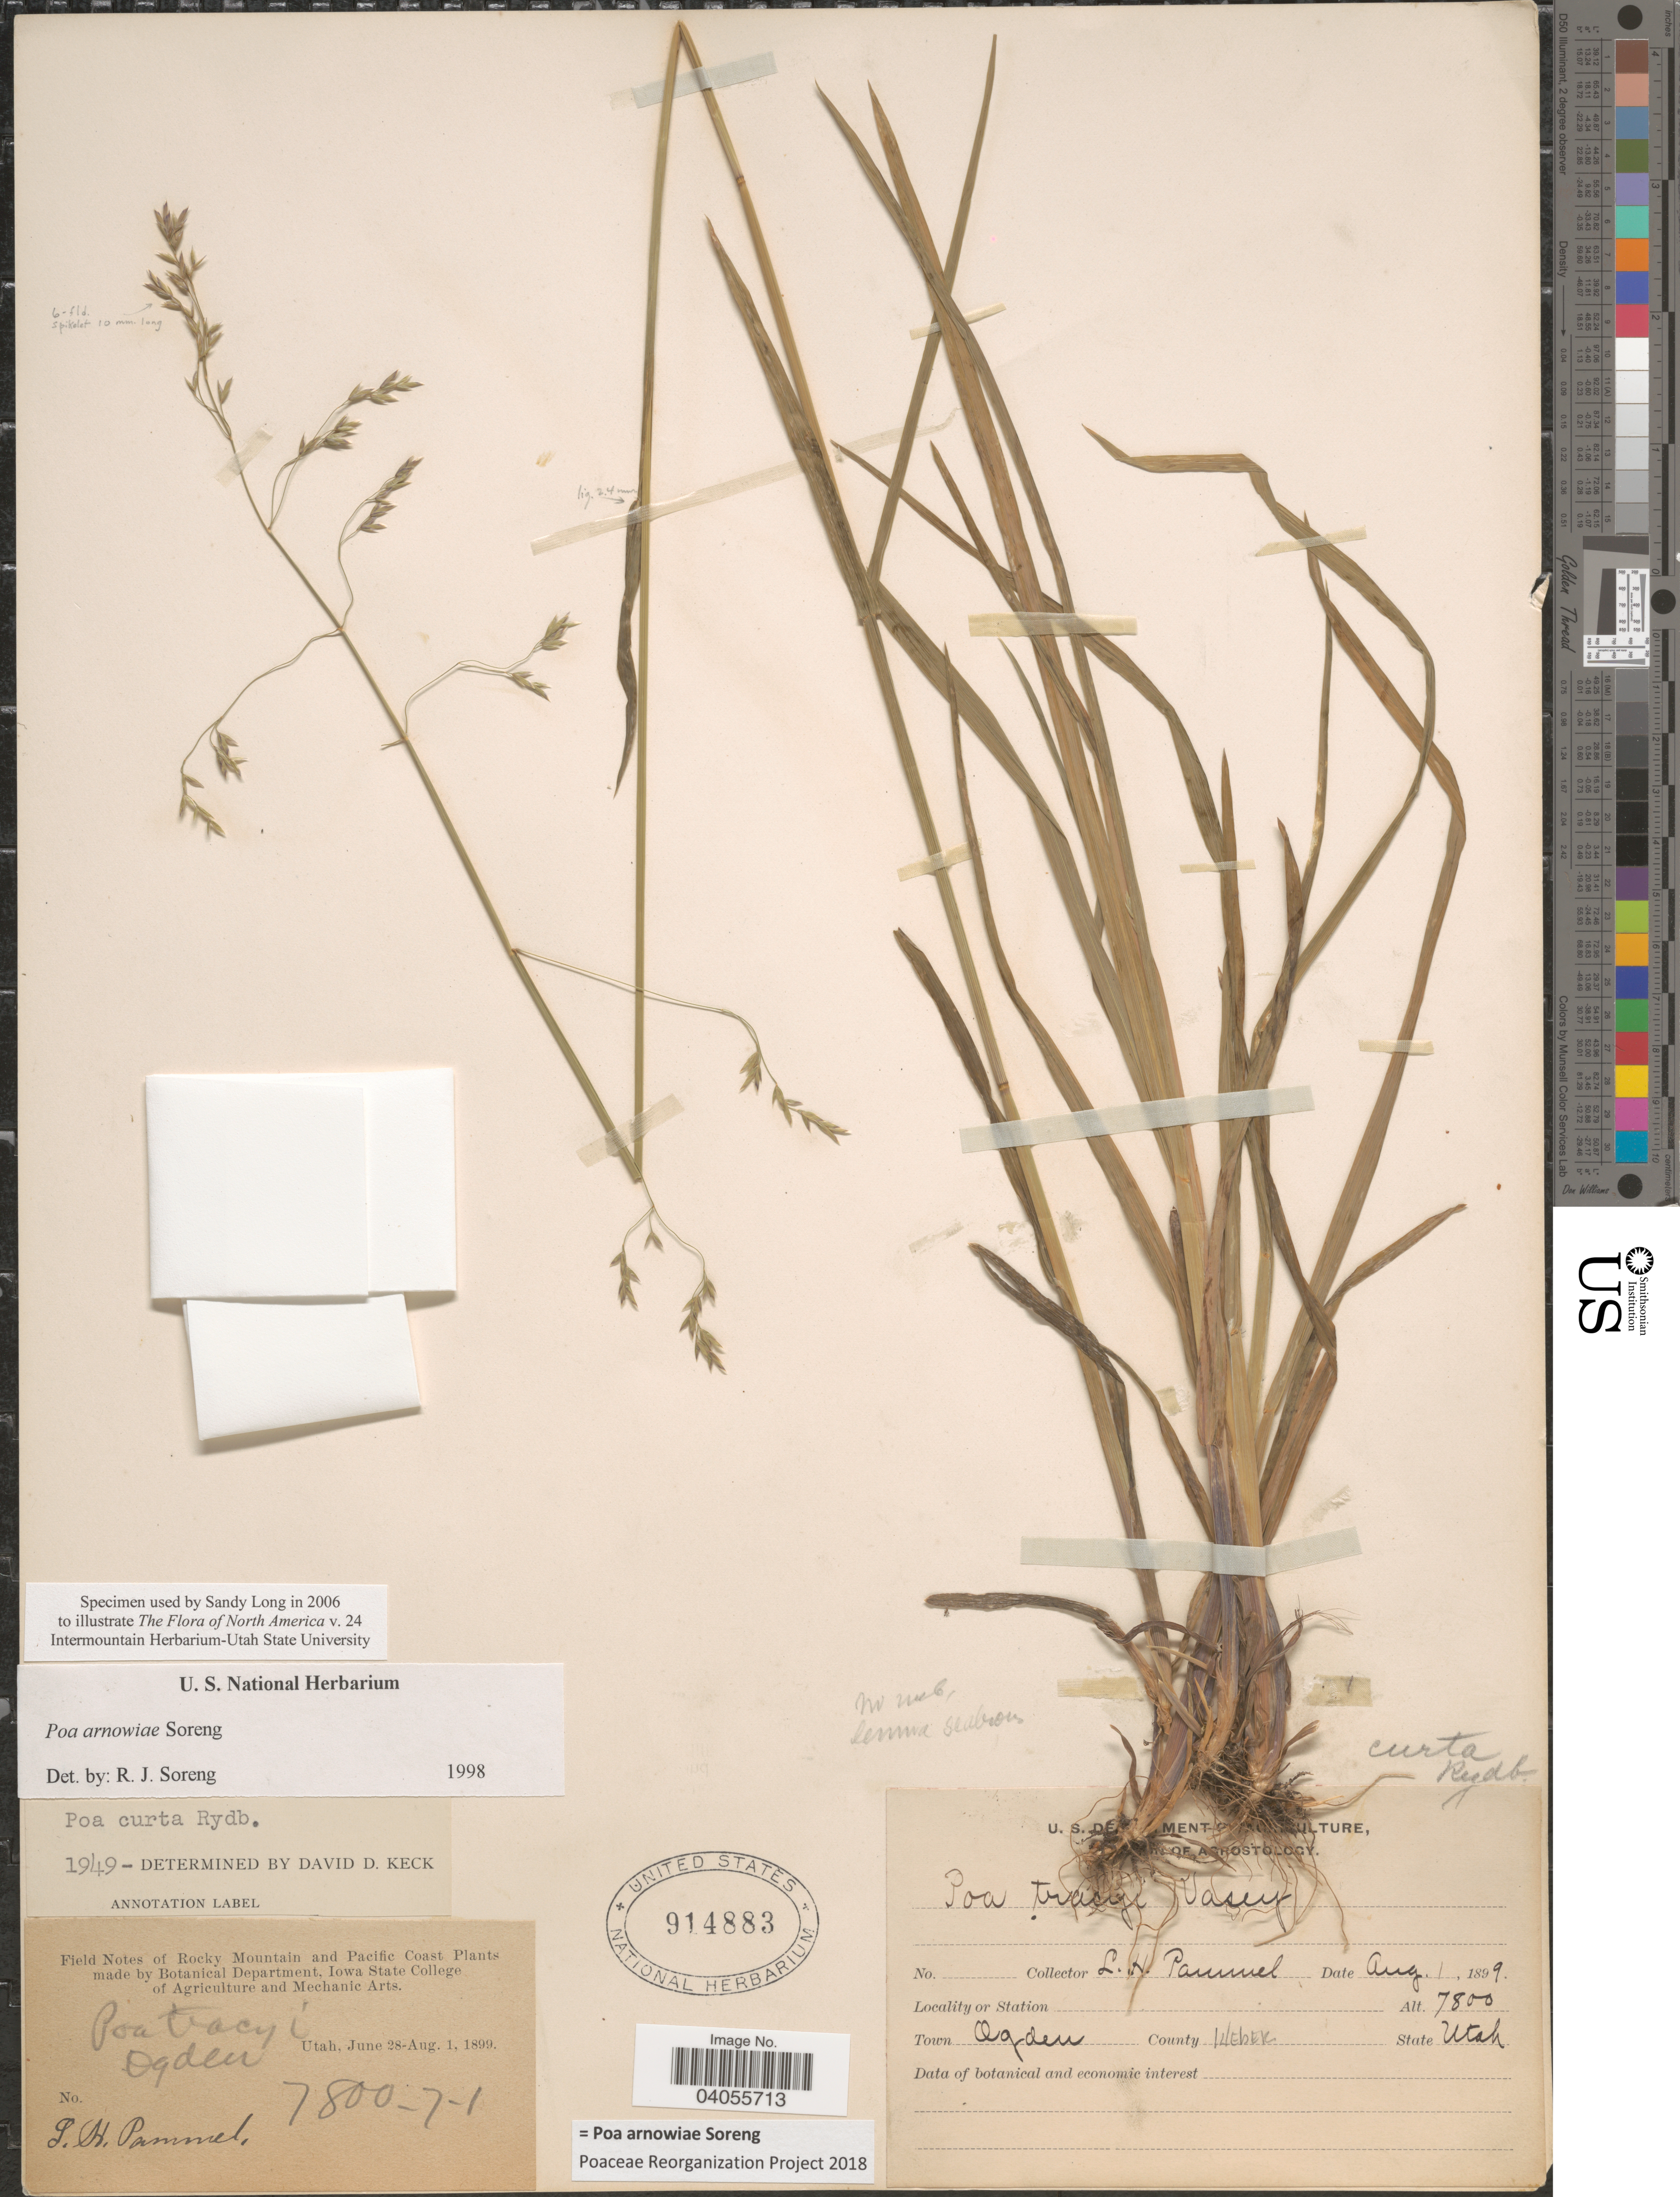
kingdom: Plantae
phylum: Tracheophyta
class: Liliopsida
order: Poales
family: Poaceae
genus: Poa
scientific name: Poa arnowiae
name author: Soreng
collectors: L. Pammel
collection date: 1899-08-01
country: United States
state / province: Utah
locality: Town Ogden. County Weber.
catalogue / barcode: US 914883